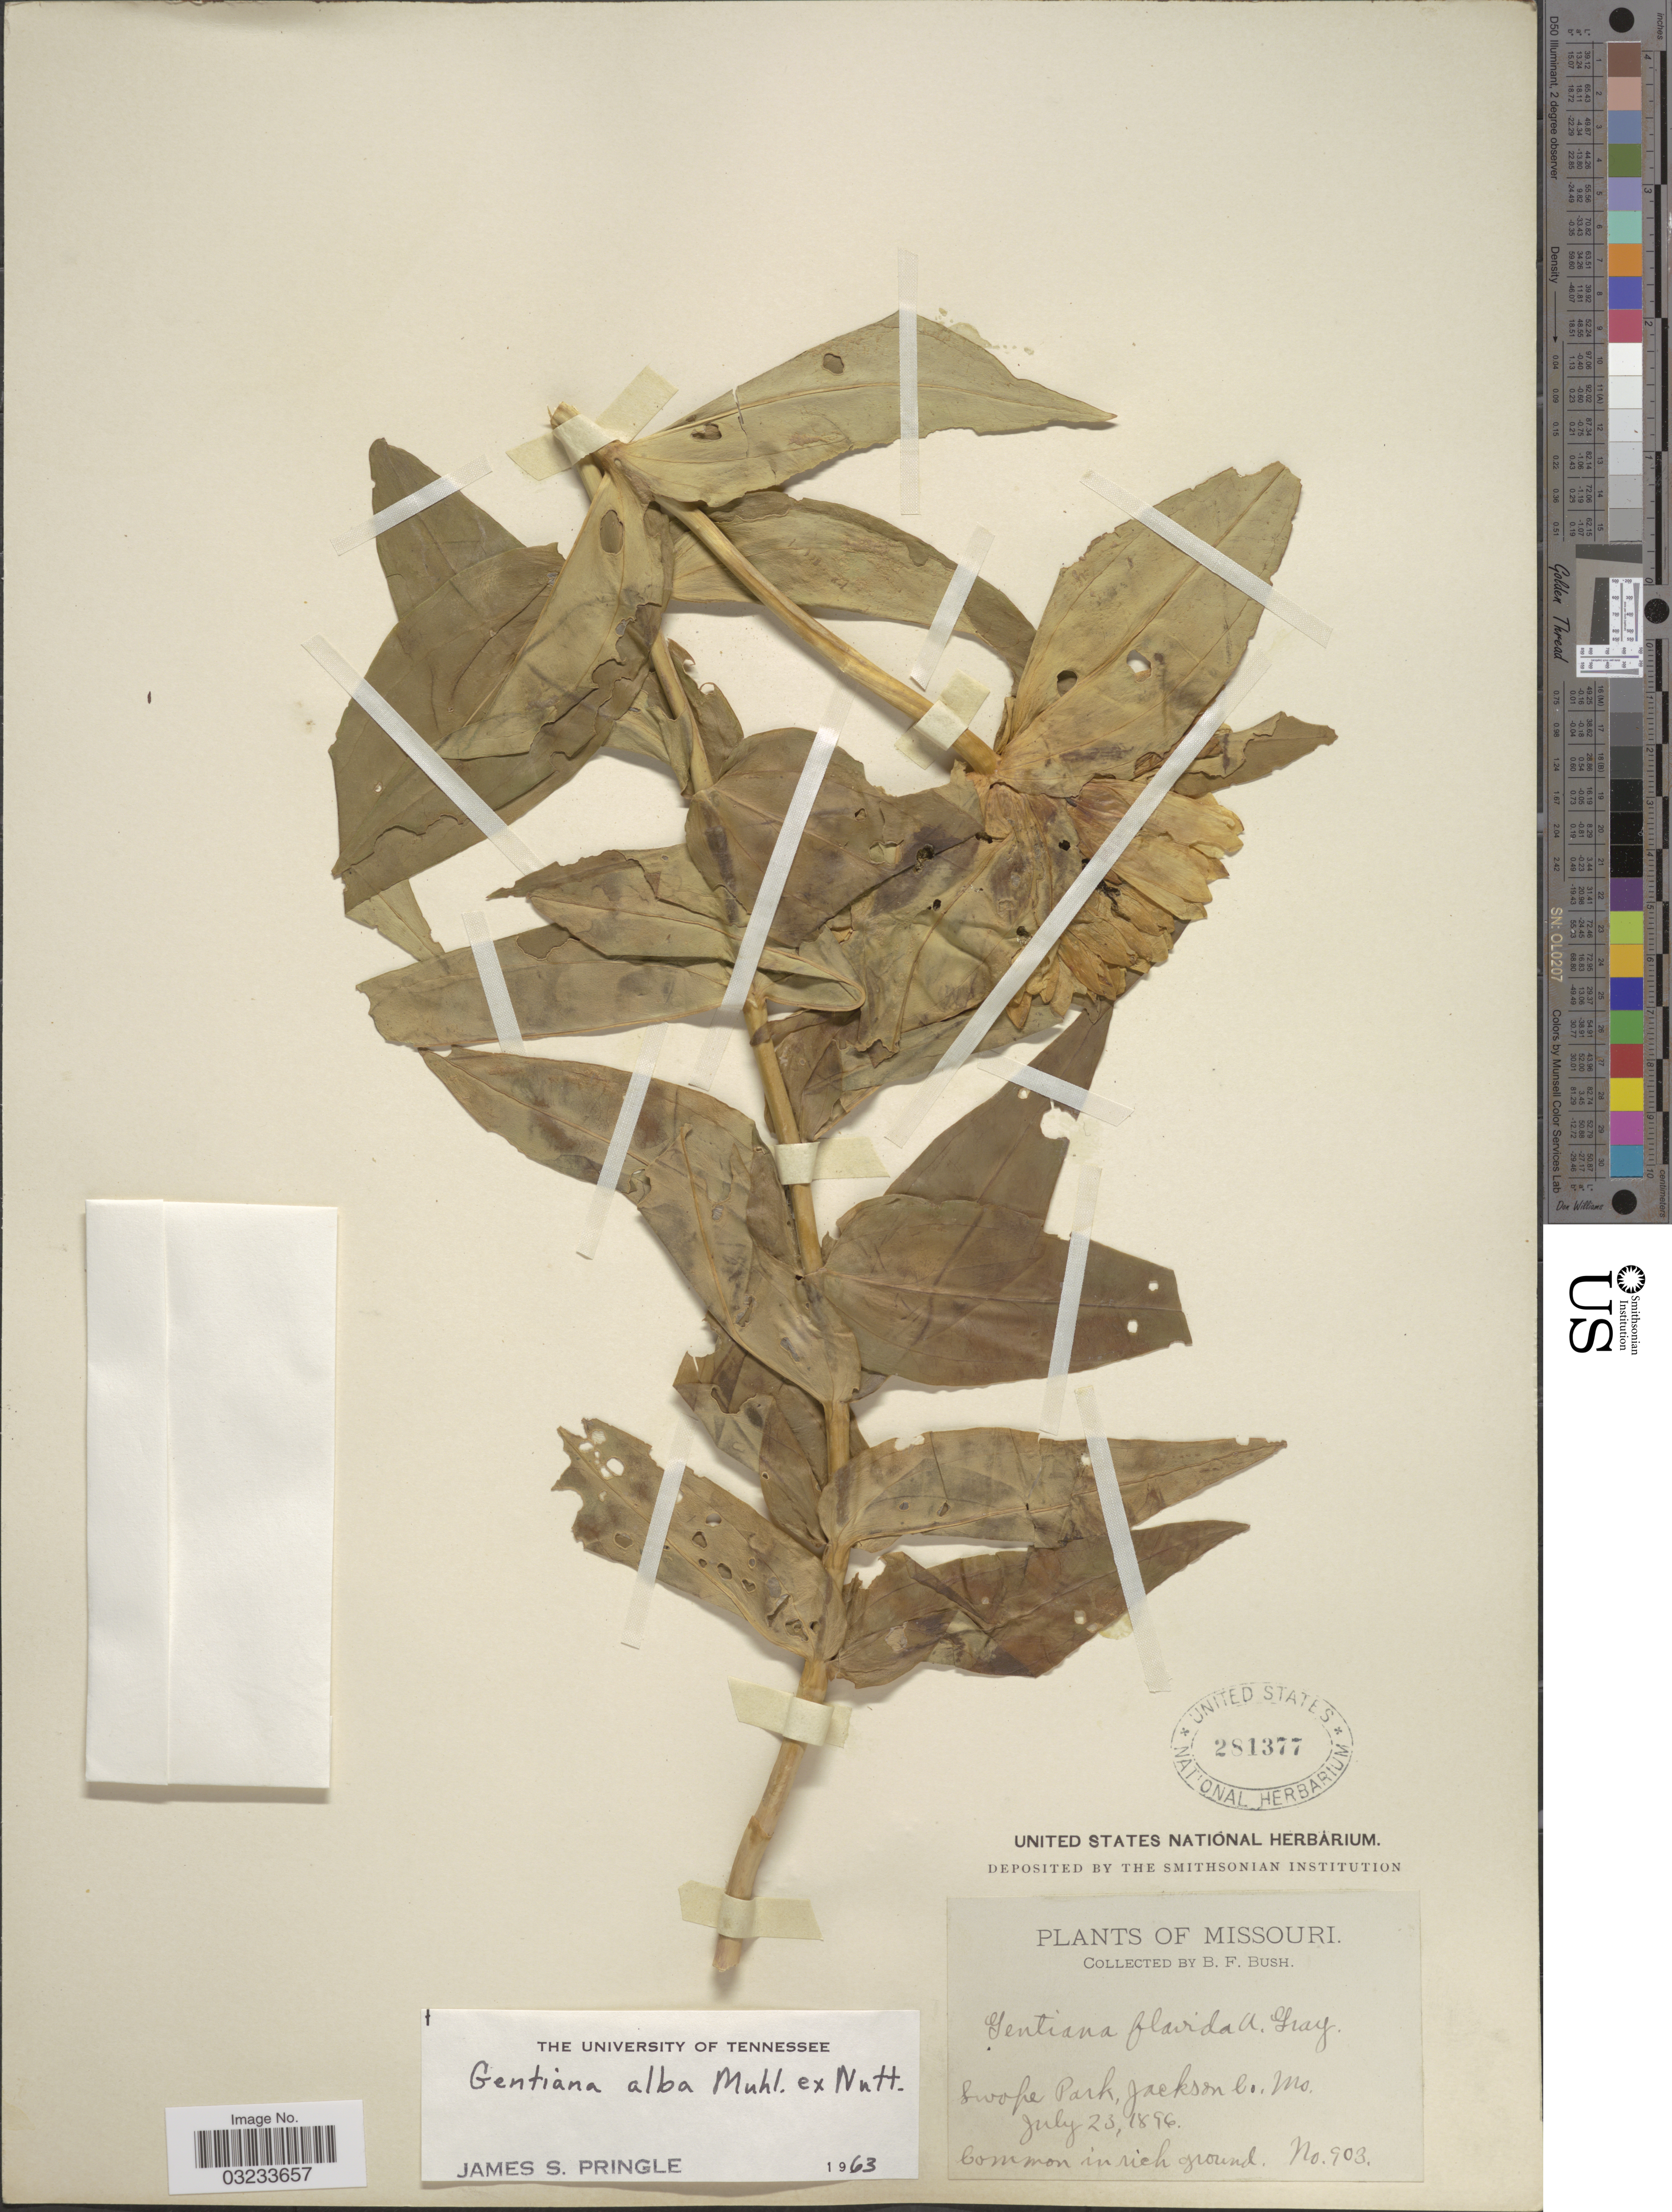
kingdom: Plantae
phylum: Tracheophyta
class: Magnoliopsida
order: Gentianales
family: Gentianaceae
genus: Gentiana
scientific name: Gentiana alba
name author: Muhl. ex J. McNab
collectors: B. F. Bush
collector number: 903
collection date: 1896-07-23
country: United States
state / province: Missouri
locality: Swope Park, Jackson Co.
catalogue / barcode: US 281377